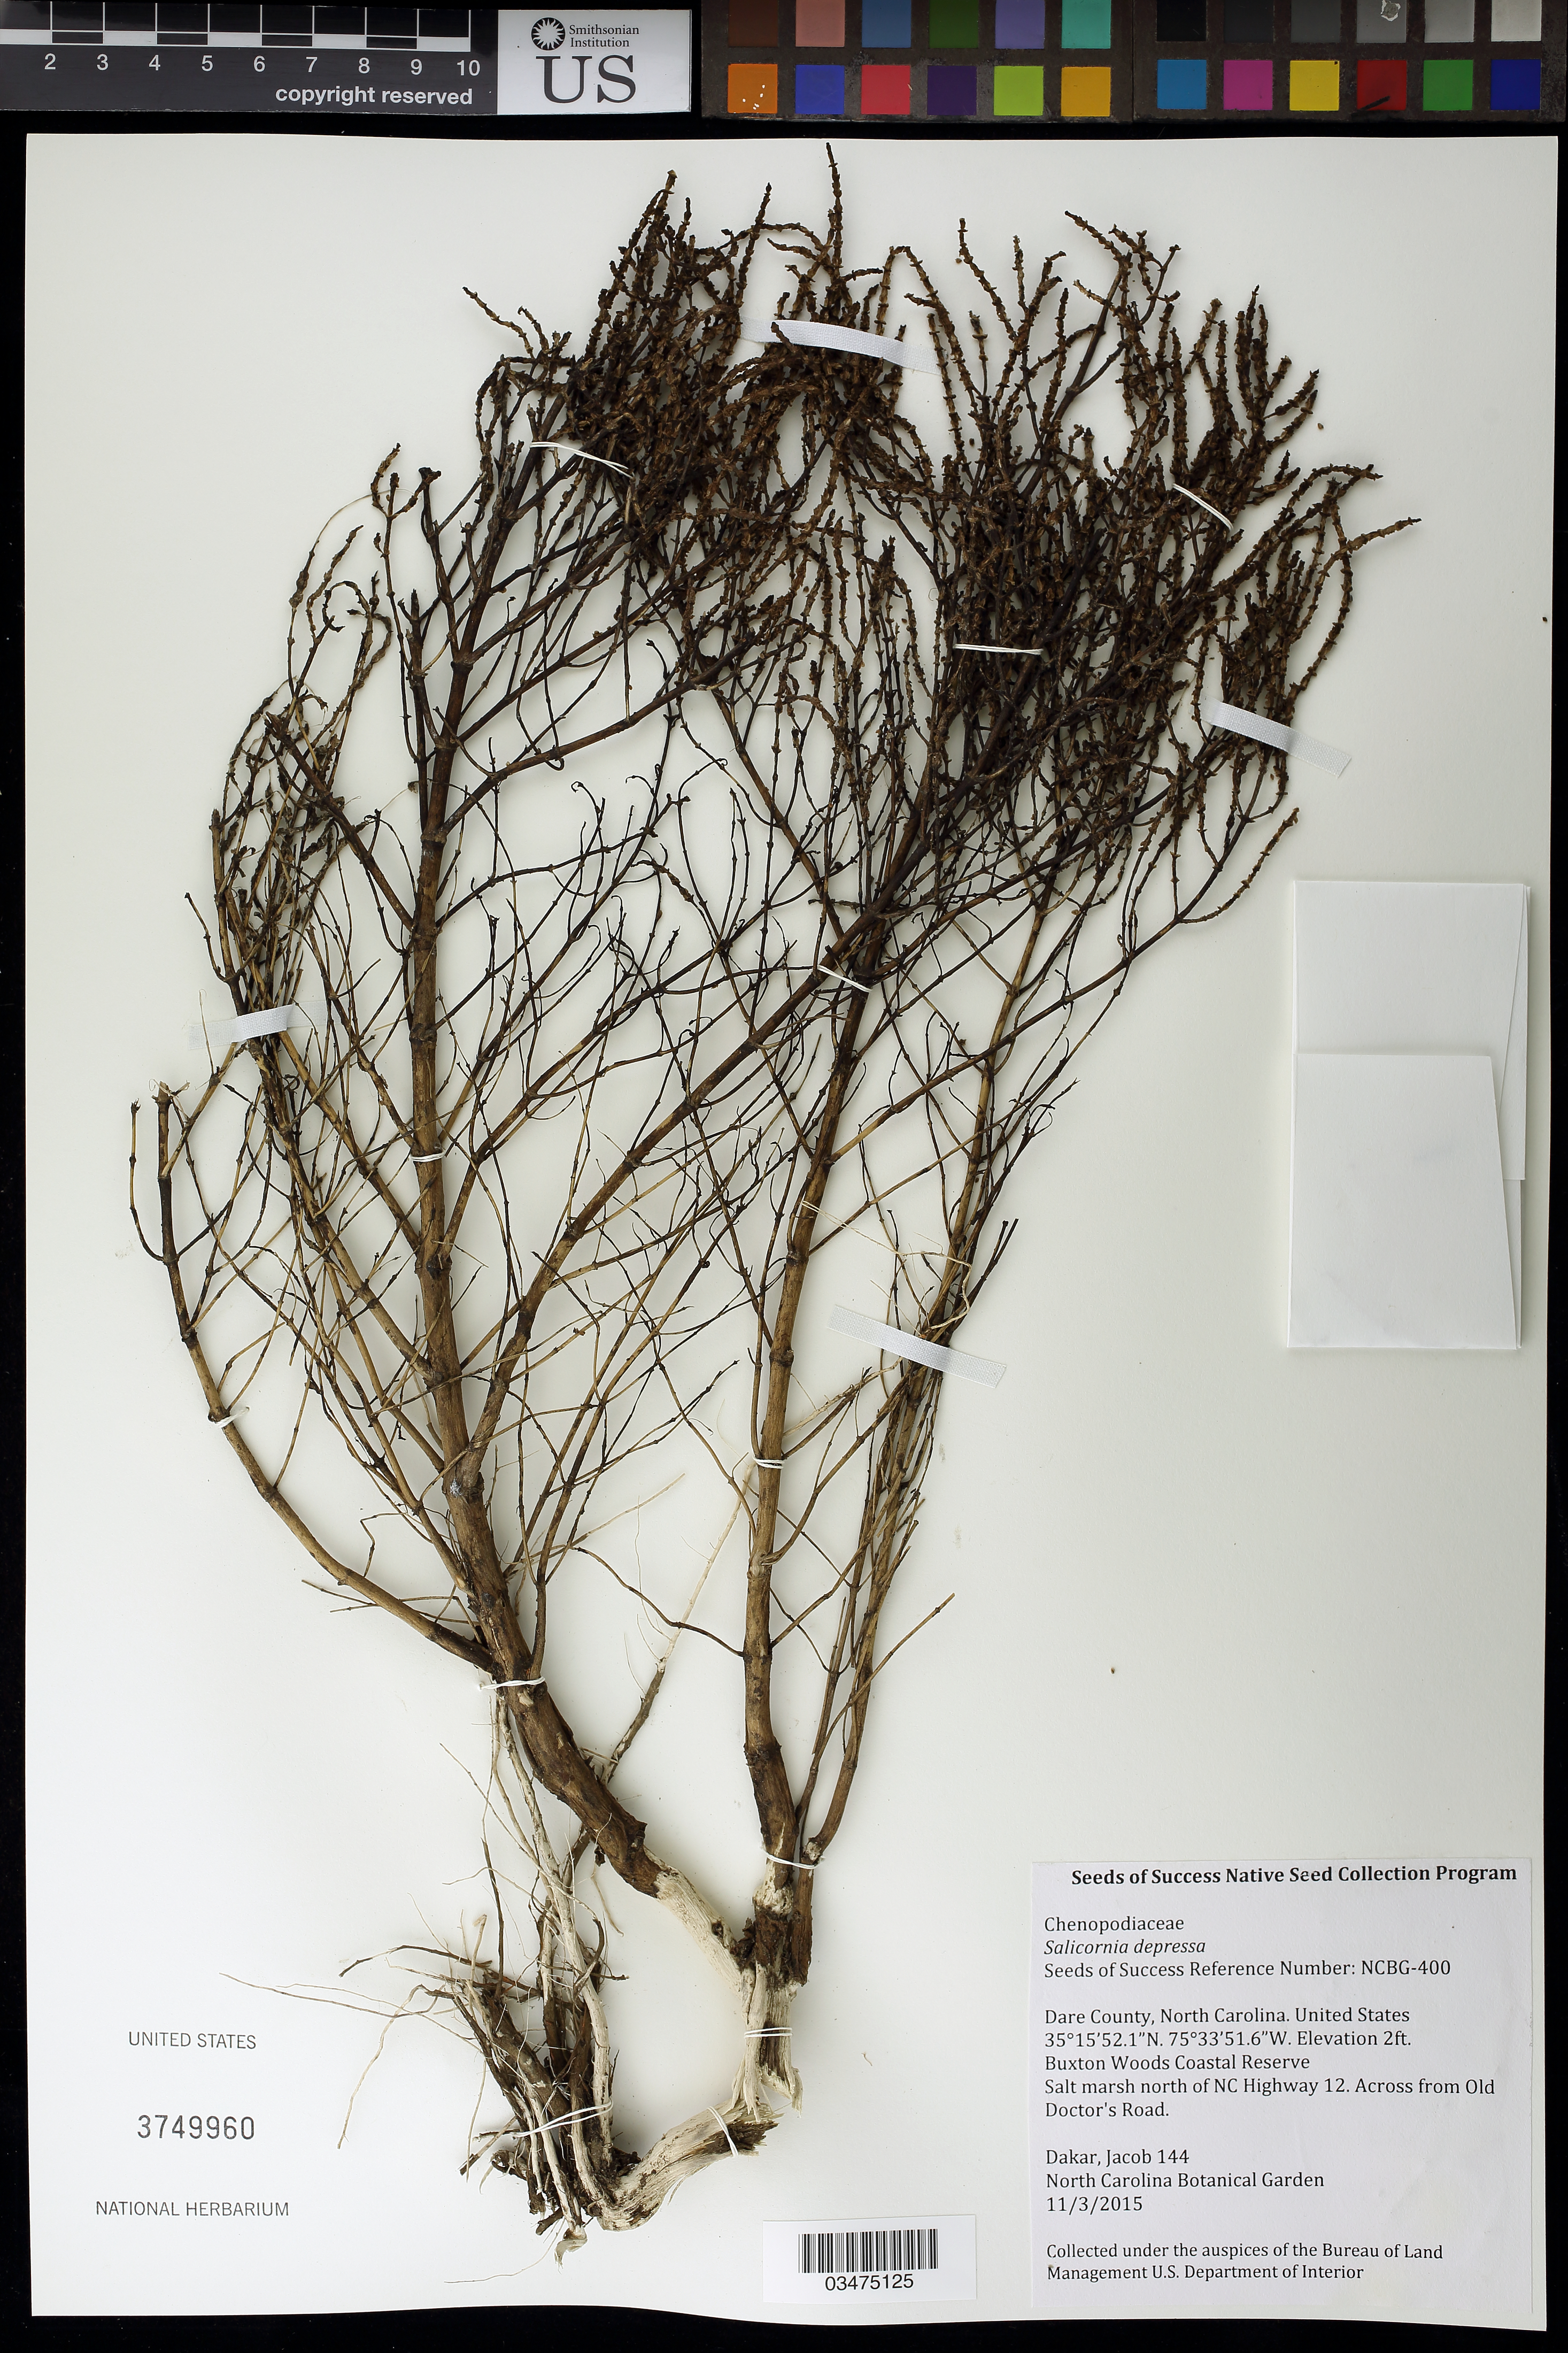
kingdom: Plantae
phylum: Tracheophyta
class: Magnoliopsida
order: Caryophyllales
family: Amaranthaceae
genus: Salicornia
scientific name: Salicornia depressa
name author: Standl.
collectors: J. Dakar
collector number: NCBG-400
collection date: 2015-11-03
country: United States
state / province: North Carolina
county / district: Dare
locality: Buxton Woods Coastal Reserve. Salt marsh N of NC Hwy 12, across from Old Doctor's Rd.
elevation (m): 1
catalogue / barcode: US 3749960